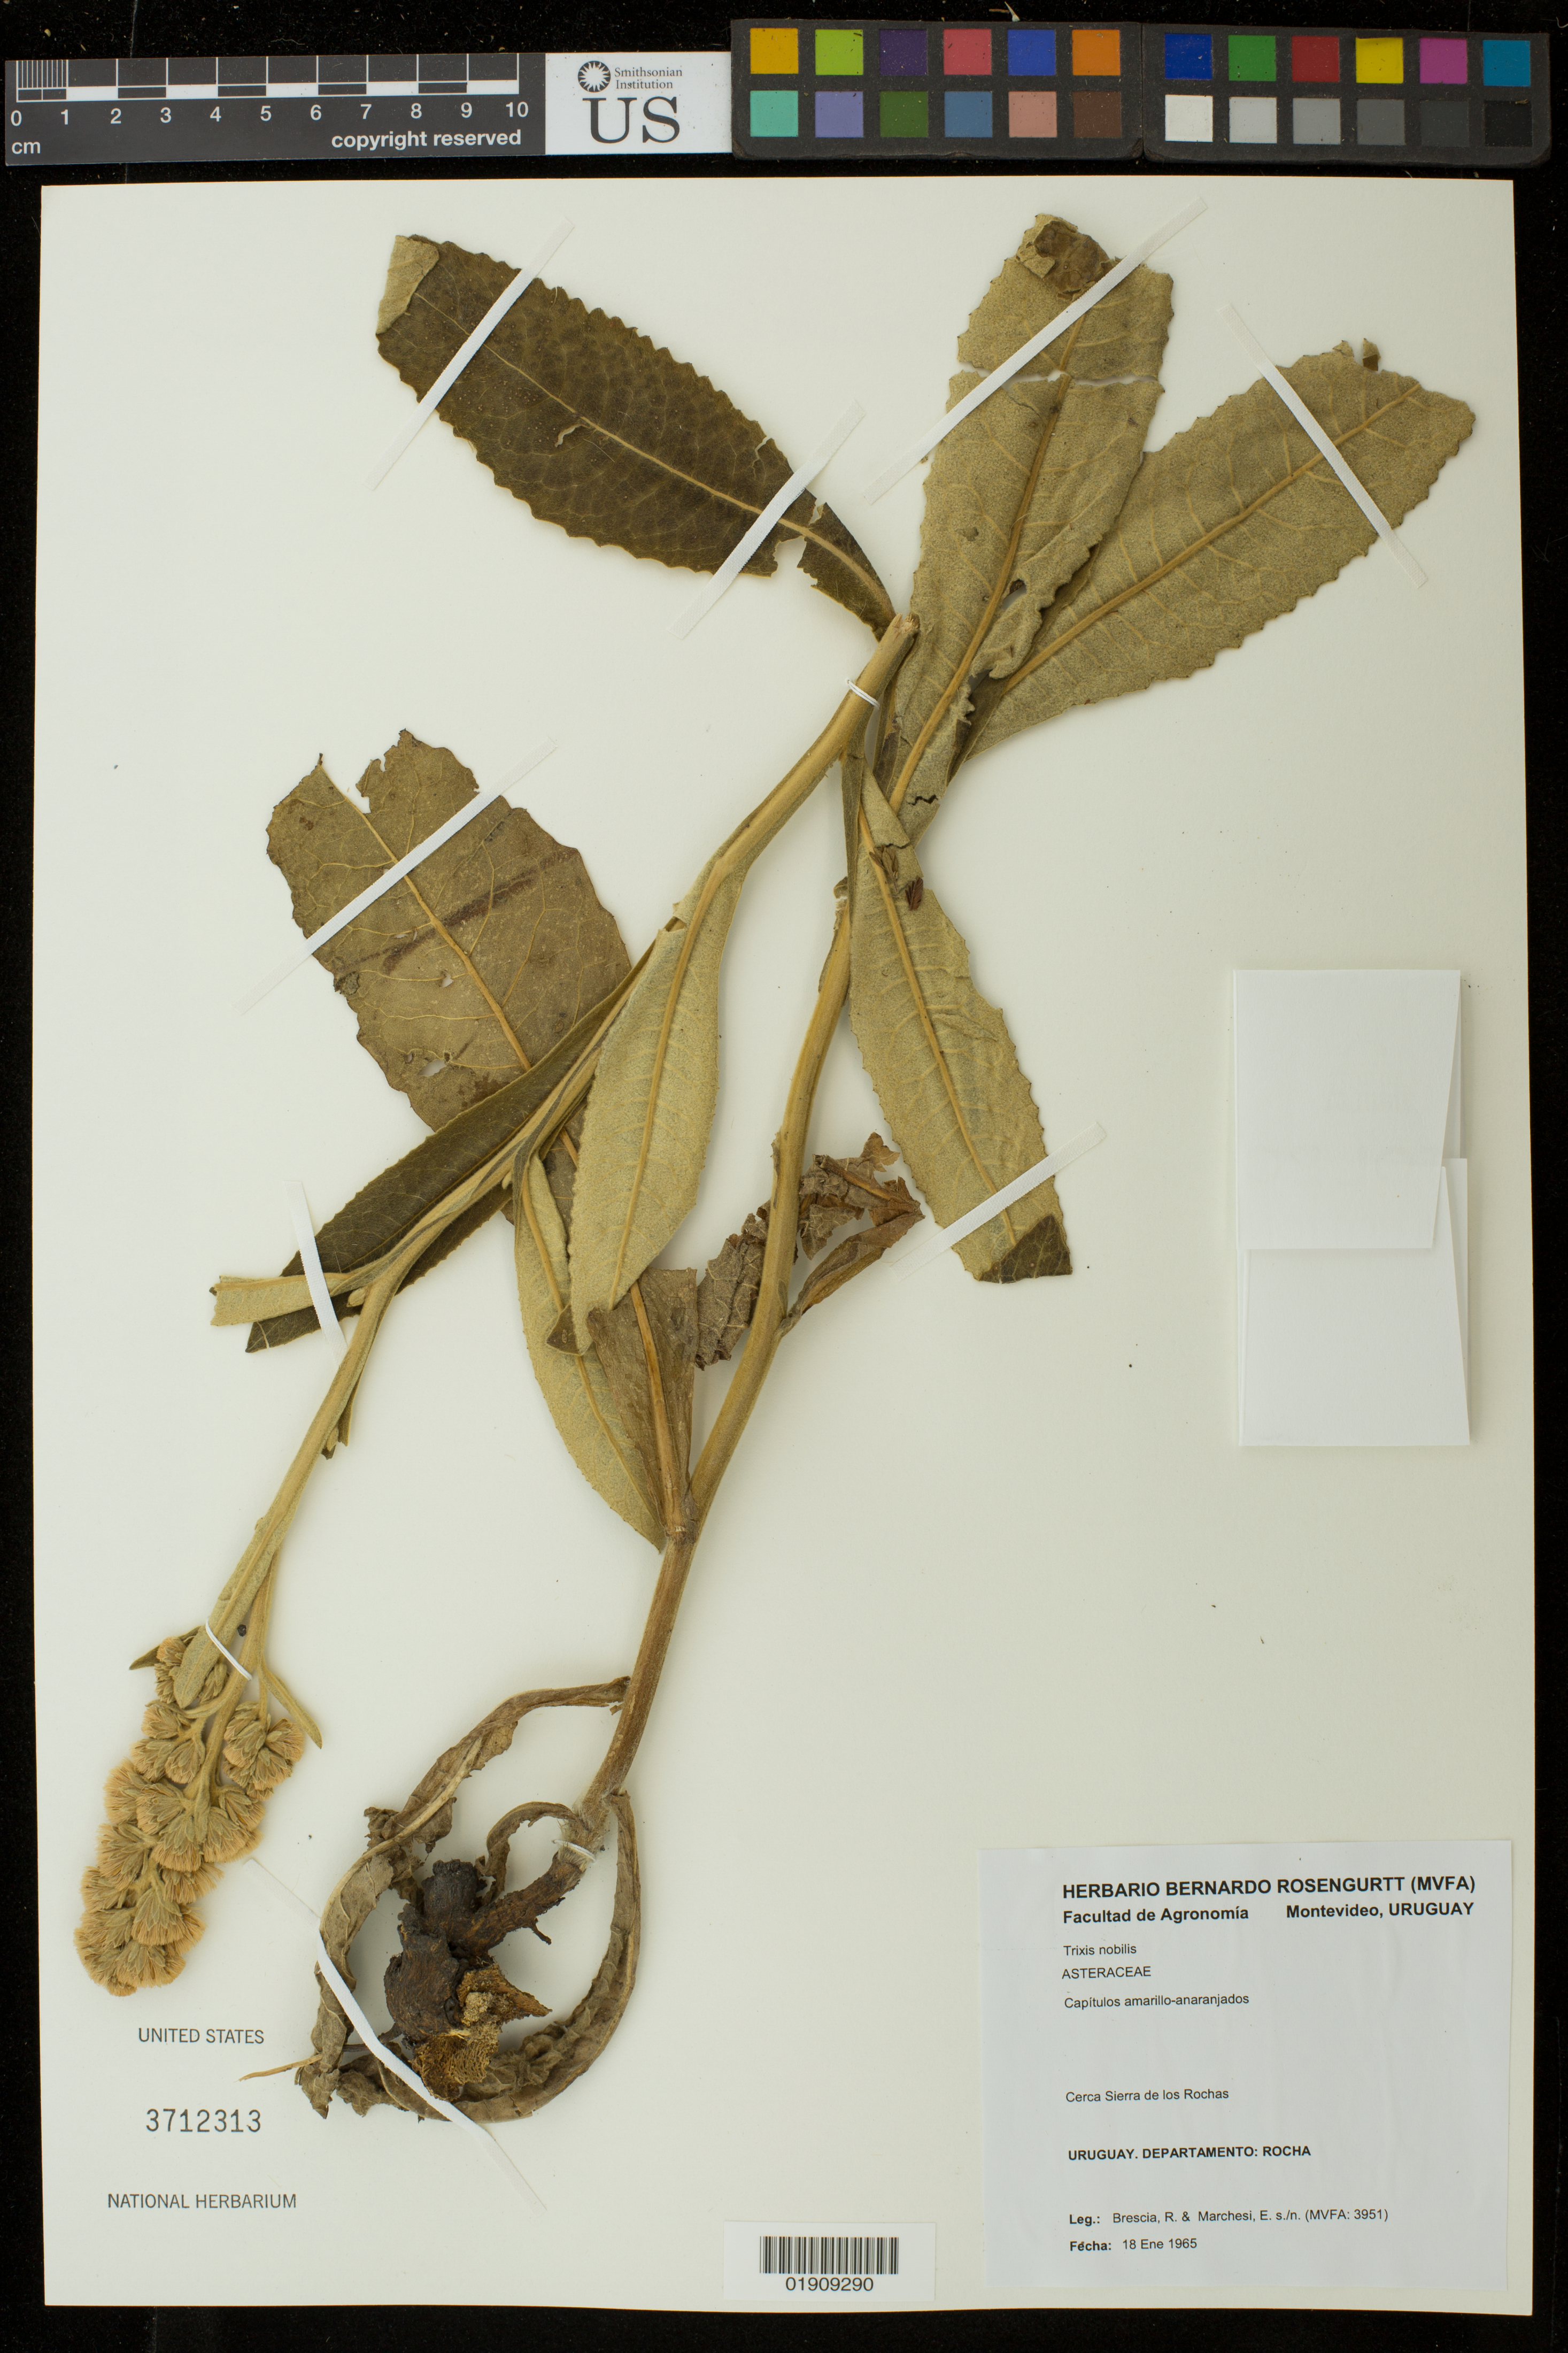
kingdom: Plantae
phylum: Tracheophyta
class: Magnoliopsida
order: Asterales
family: Asteraceae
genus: Trixis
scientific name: Trixis nobilis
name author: (Vell.) Katinas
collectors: R. Brescia & E. H. Marchesi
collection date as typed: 18 January 1965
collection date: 1965-01-18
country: Uruguay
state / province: Rocha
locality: Cerca Sierra de los Rochas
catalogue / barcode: US 3712313